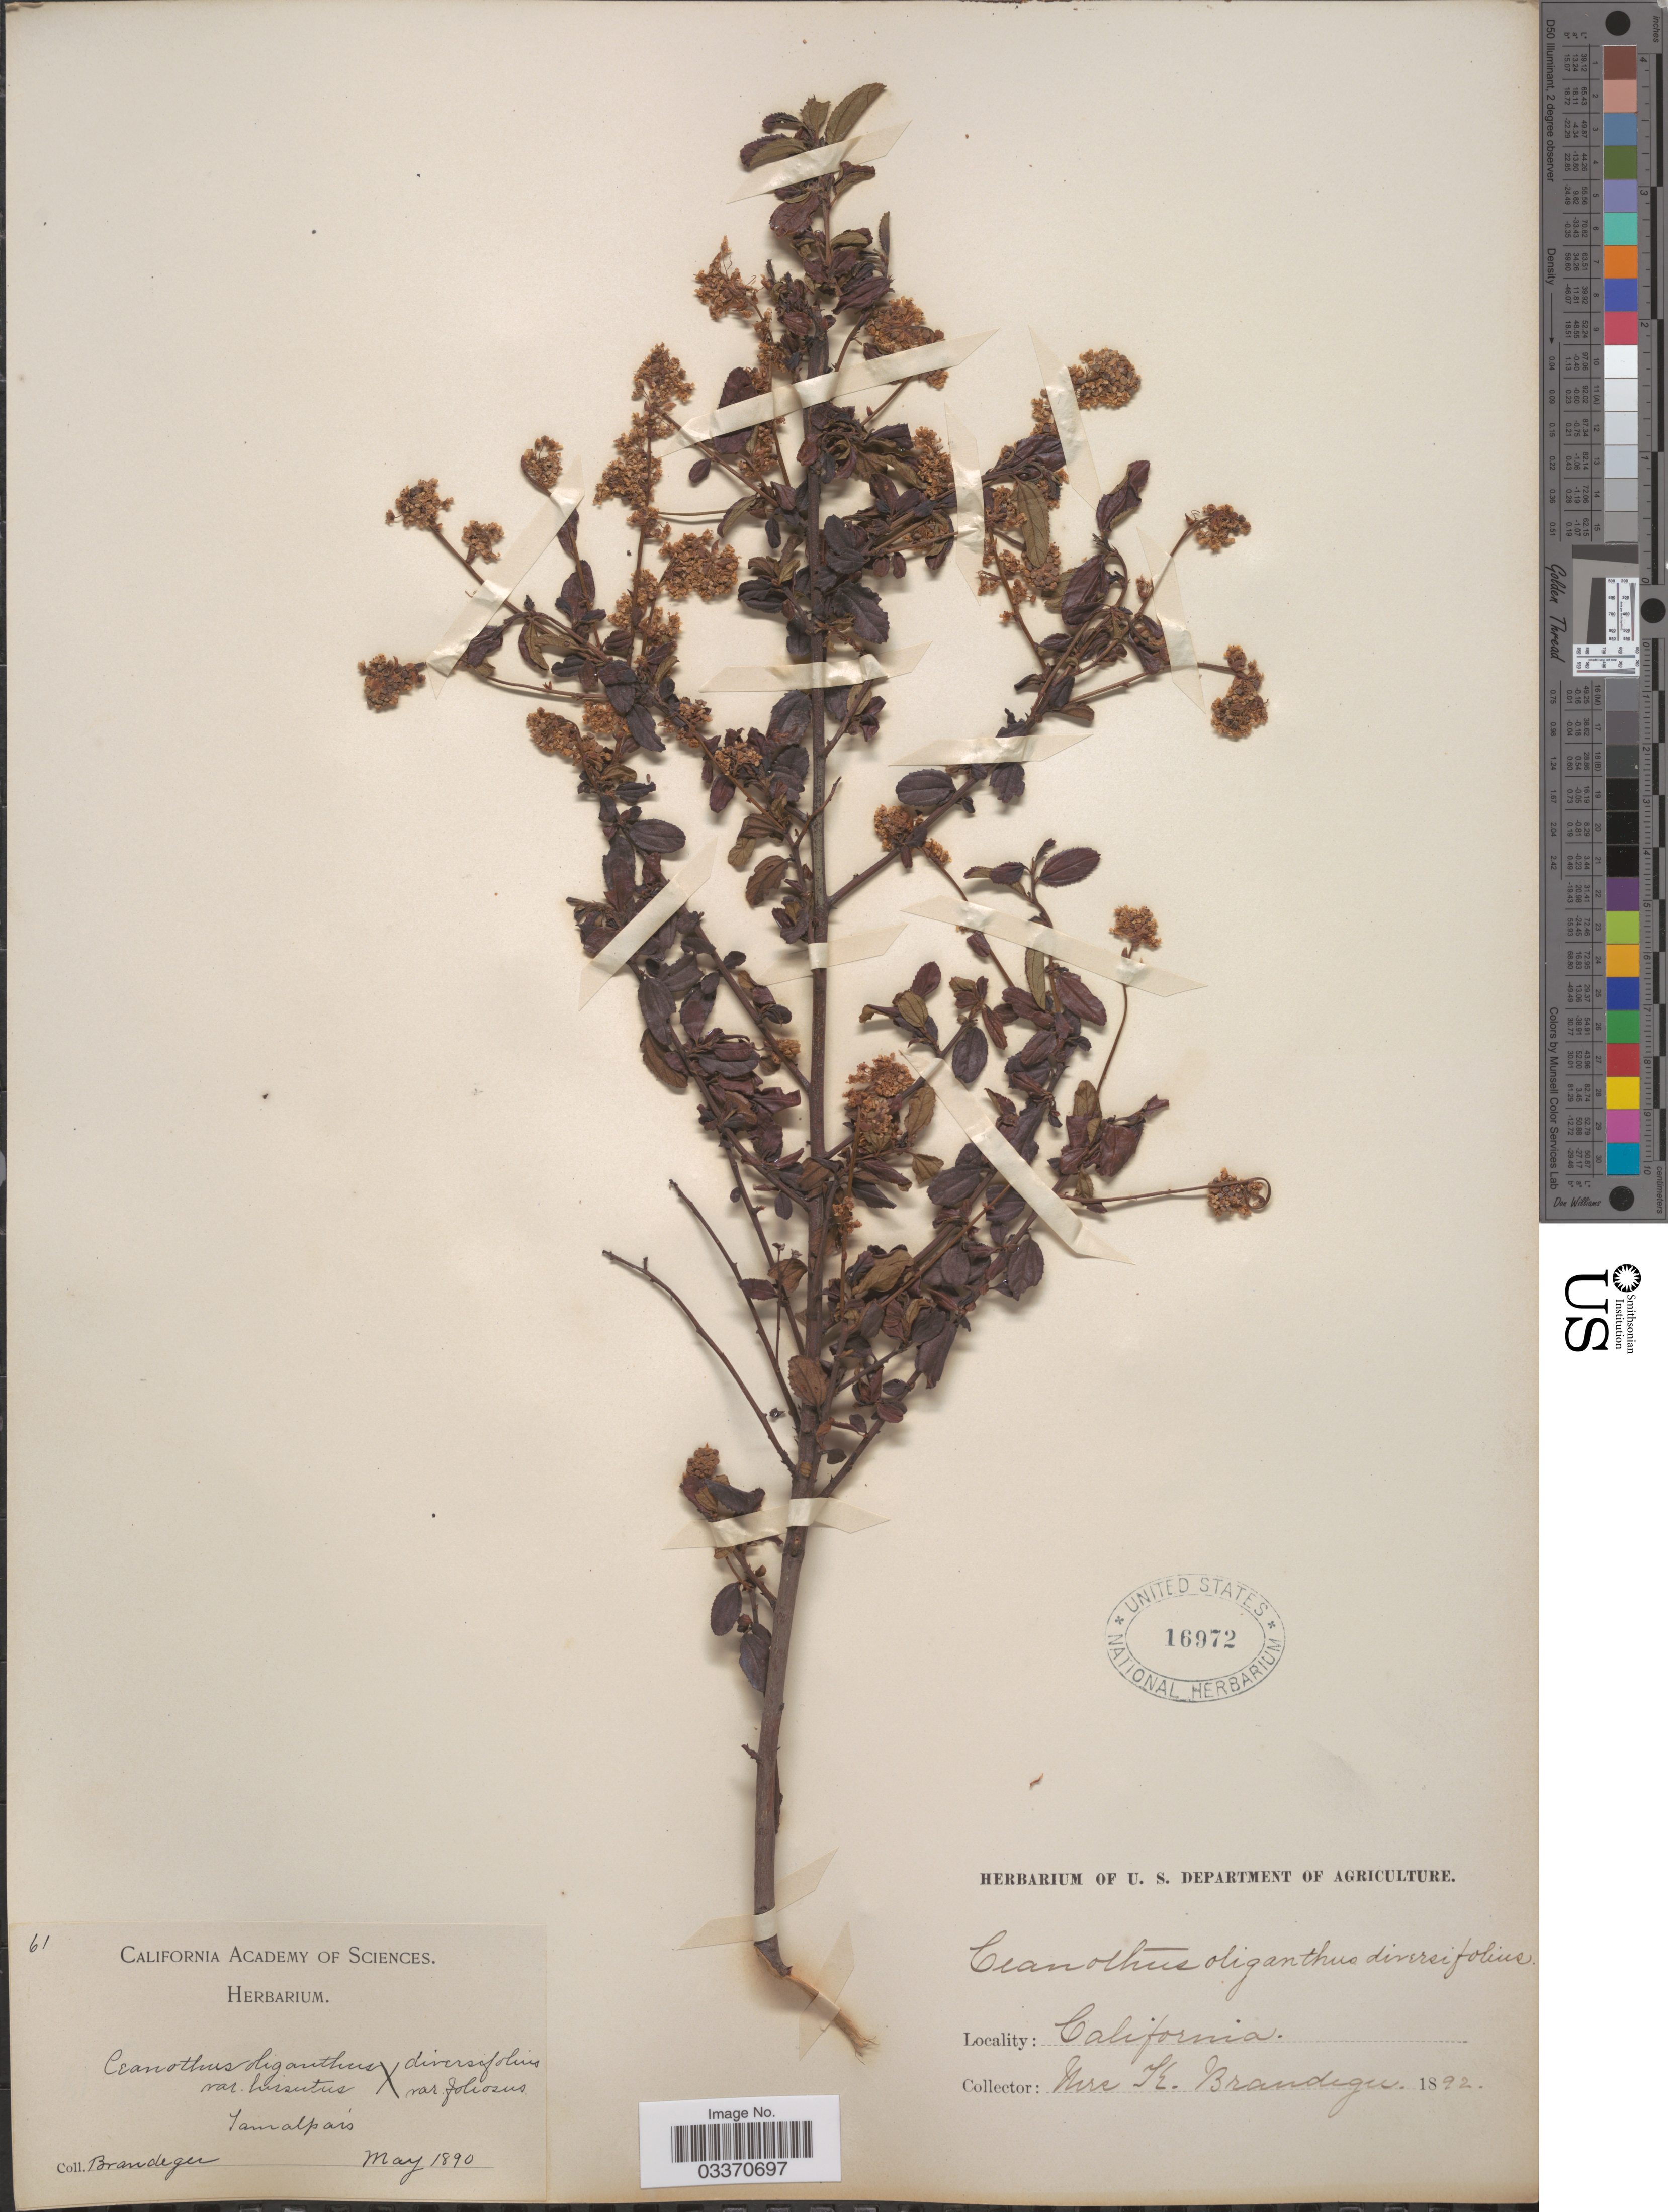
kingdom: Plantae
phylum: Tracheophyta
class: Magnoliopsida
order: Rosales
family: Rhamnaceae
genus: Ceanothus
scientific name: Ceanothus oliganthus var. hirsutus x C. diversifolius var. foliosus (Parry) K. Brandegee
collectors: K. Brandegee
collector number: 61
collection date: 1890-05/1892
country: United States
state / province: California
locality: Tamalpais.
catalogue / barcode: US 16972